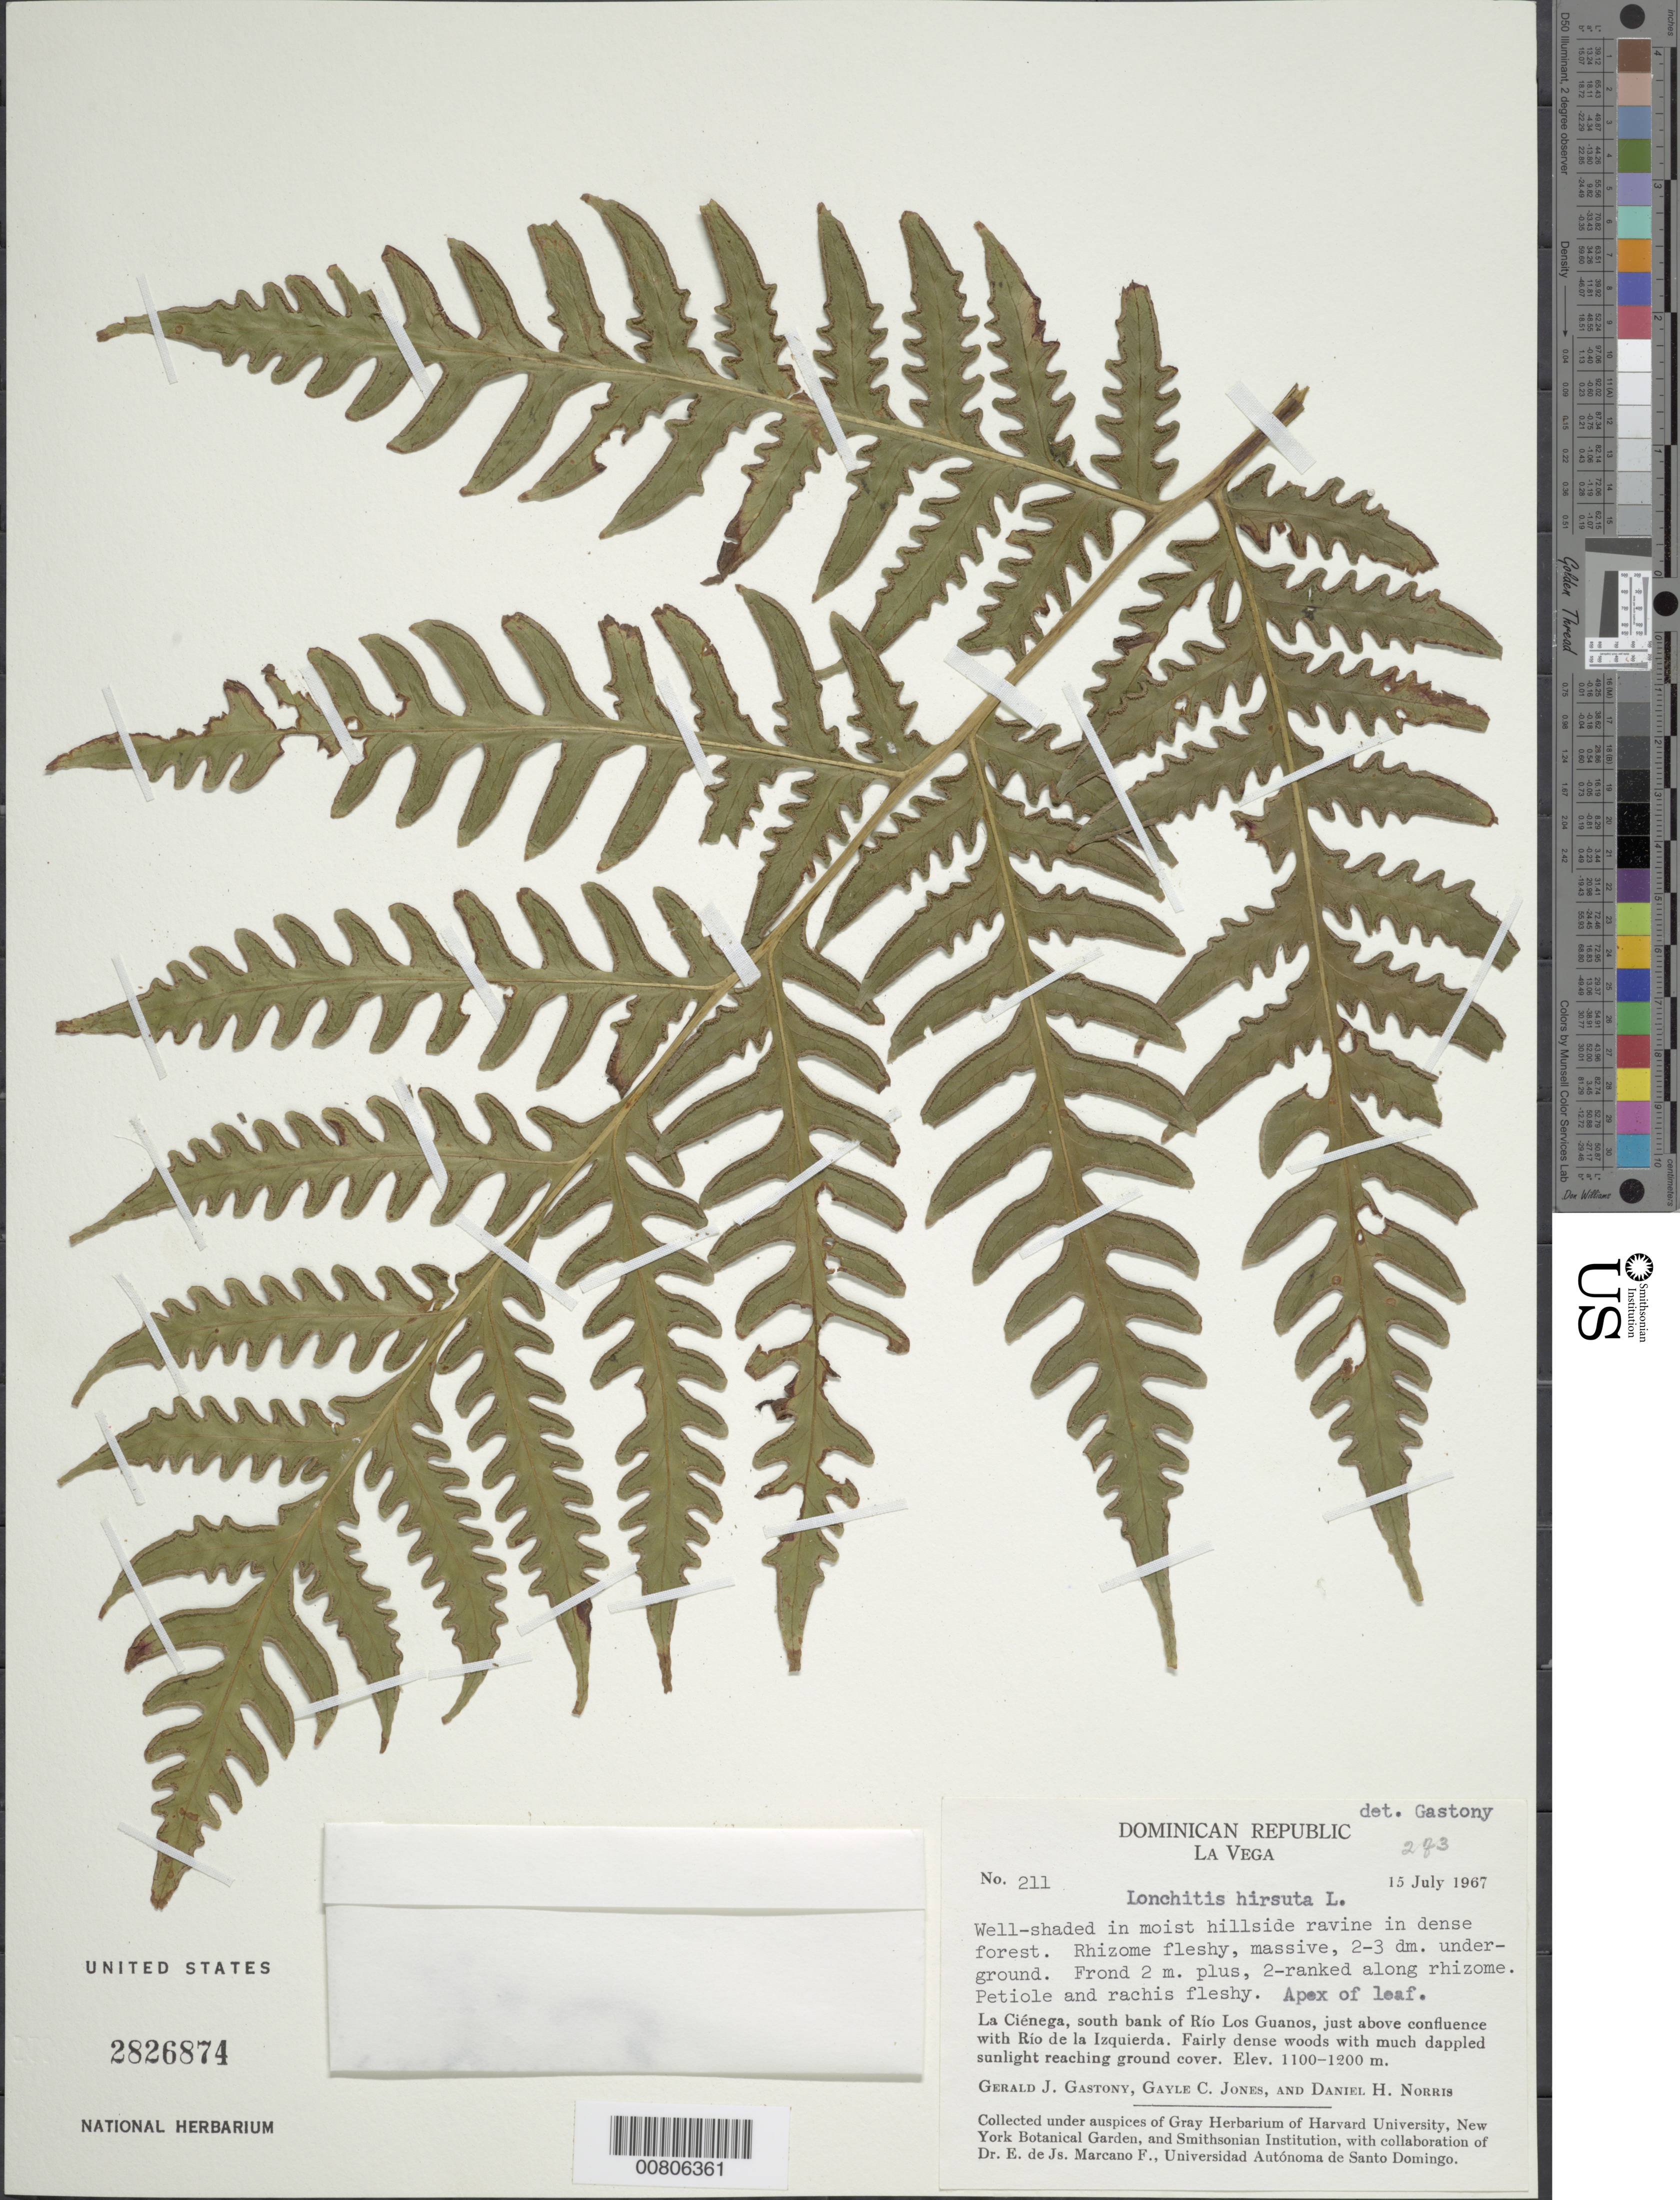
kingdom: Plantae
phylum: Tracheophyta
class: Polypodiopsida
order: Polypodiales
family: Lonchitidaceae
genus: Lonchitis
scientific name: Lonchitis hirsuta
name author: L.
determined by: Gastony, Gerald J.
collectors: G. Gastony, G. C. Jones & D. H. Norris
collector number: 211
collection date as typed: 15 Jul 1967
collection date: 1967-07-15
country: Dominican Republic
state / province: La Vega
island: Hispaniola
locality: La Ciénega, S bank of Río Los Guanos, just above confluence with Río de la Izquierda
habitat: Well-shaded in moist hillside ravine in dense forest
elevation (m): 1100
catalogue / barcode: US 2826874